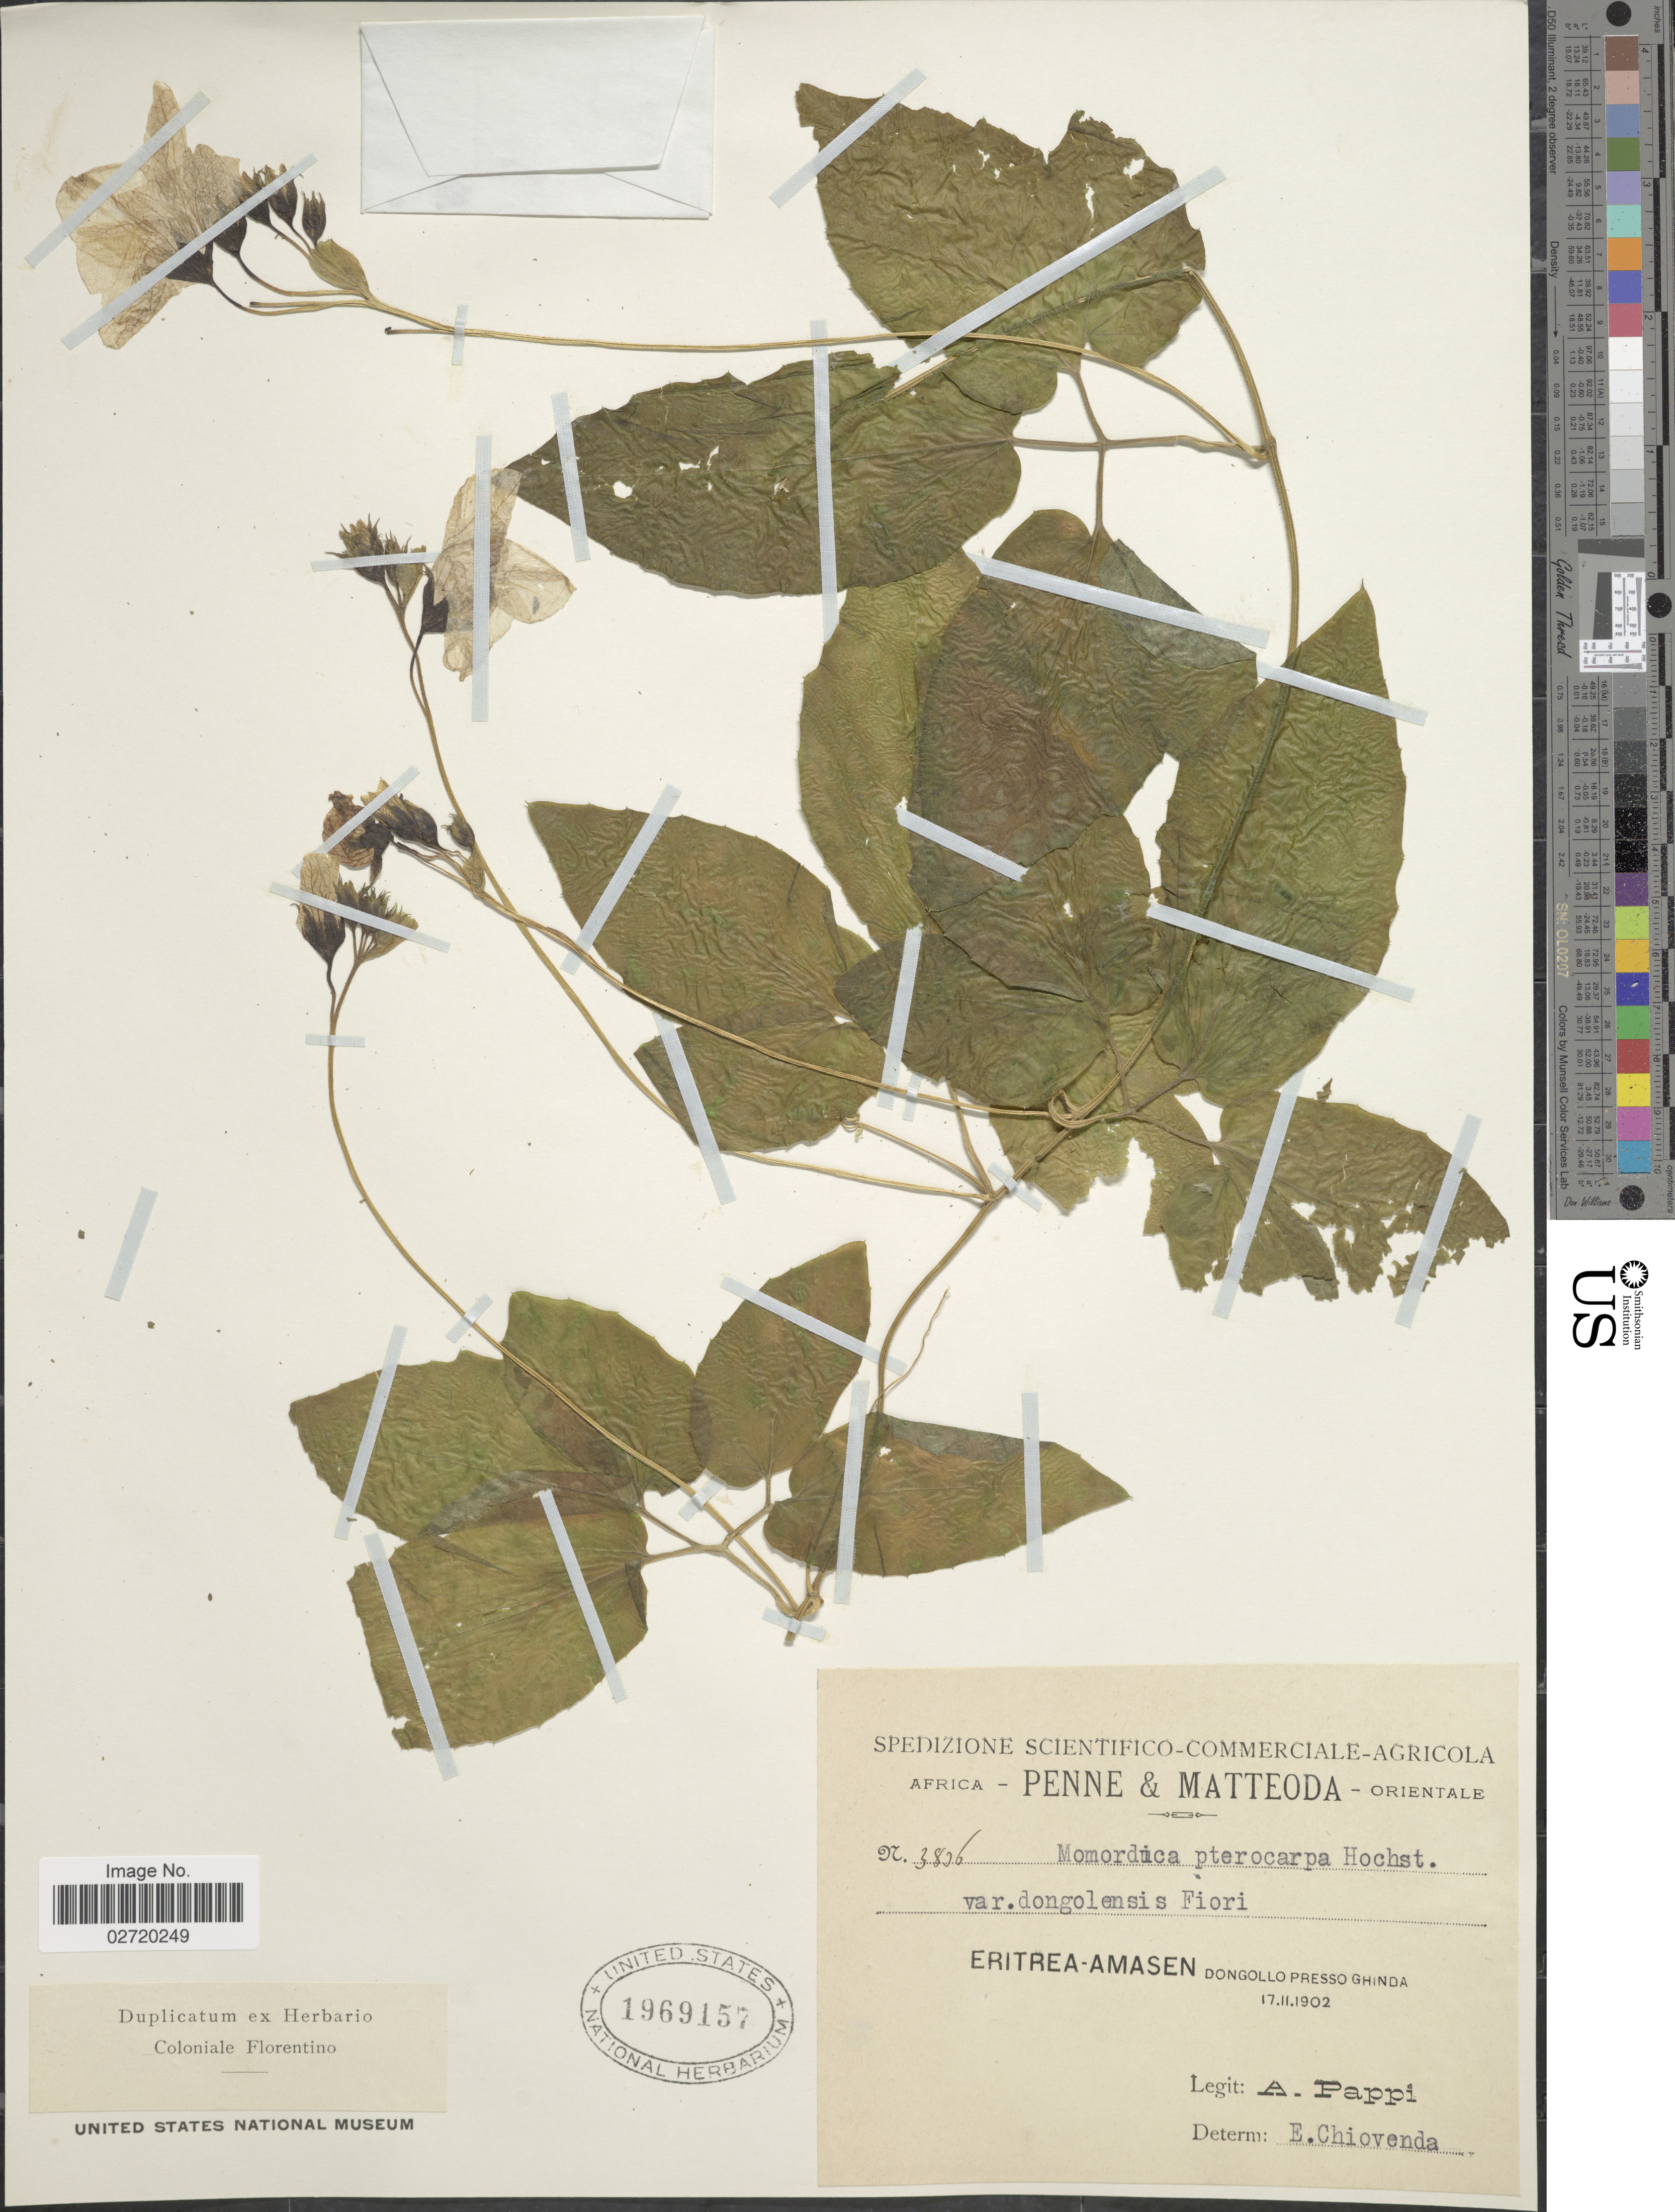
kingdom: Plantae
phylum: Tracheophyta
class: Magnoliopsida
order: Cucurbitales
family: Cucurbitaceae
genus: Momordica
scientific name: Momordica pterocarpa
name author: Hochst. ex A. Rich.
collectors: A. Pappi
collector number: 3836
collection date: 1902-02-17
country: Eritrea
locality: Eritrea-Amasen: Dongollo Presso Ghinda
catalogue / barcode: US 1969157